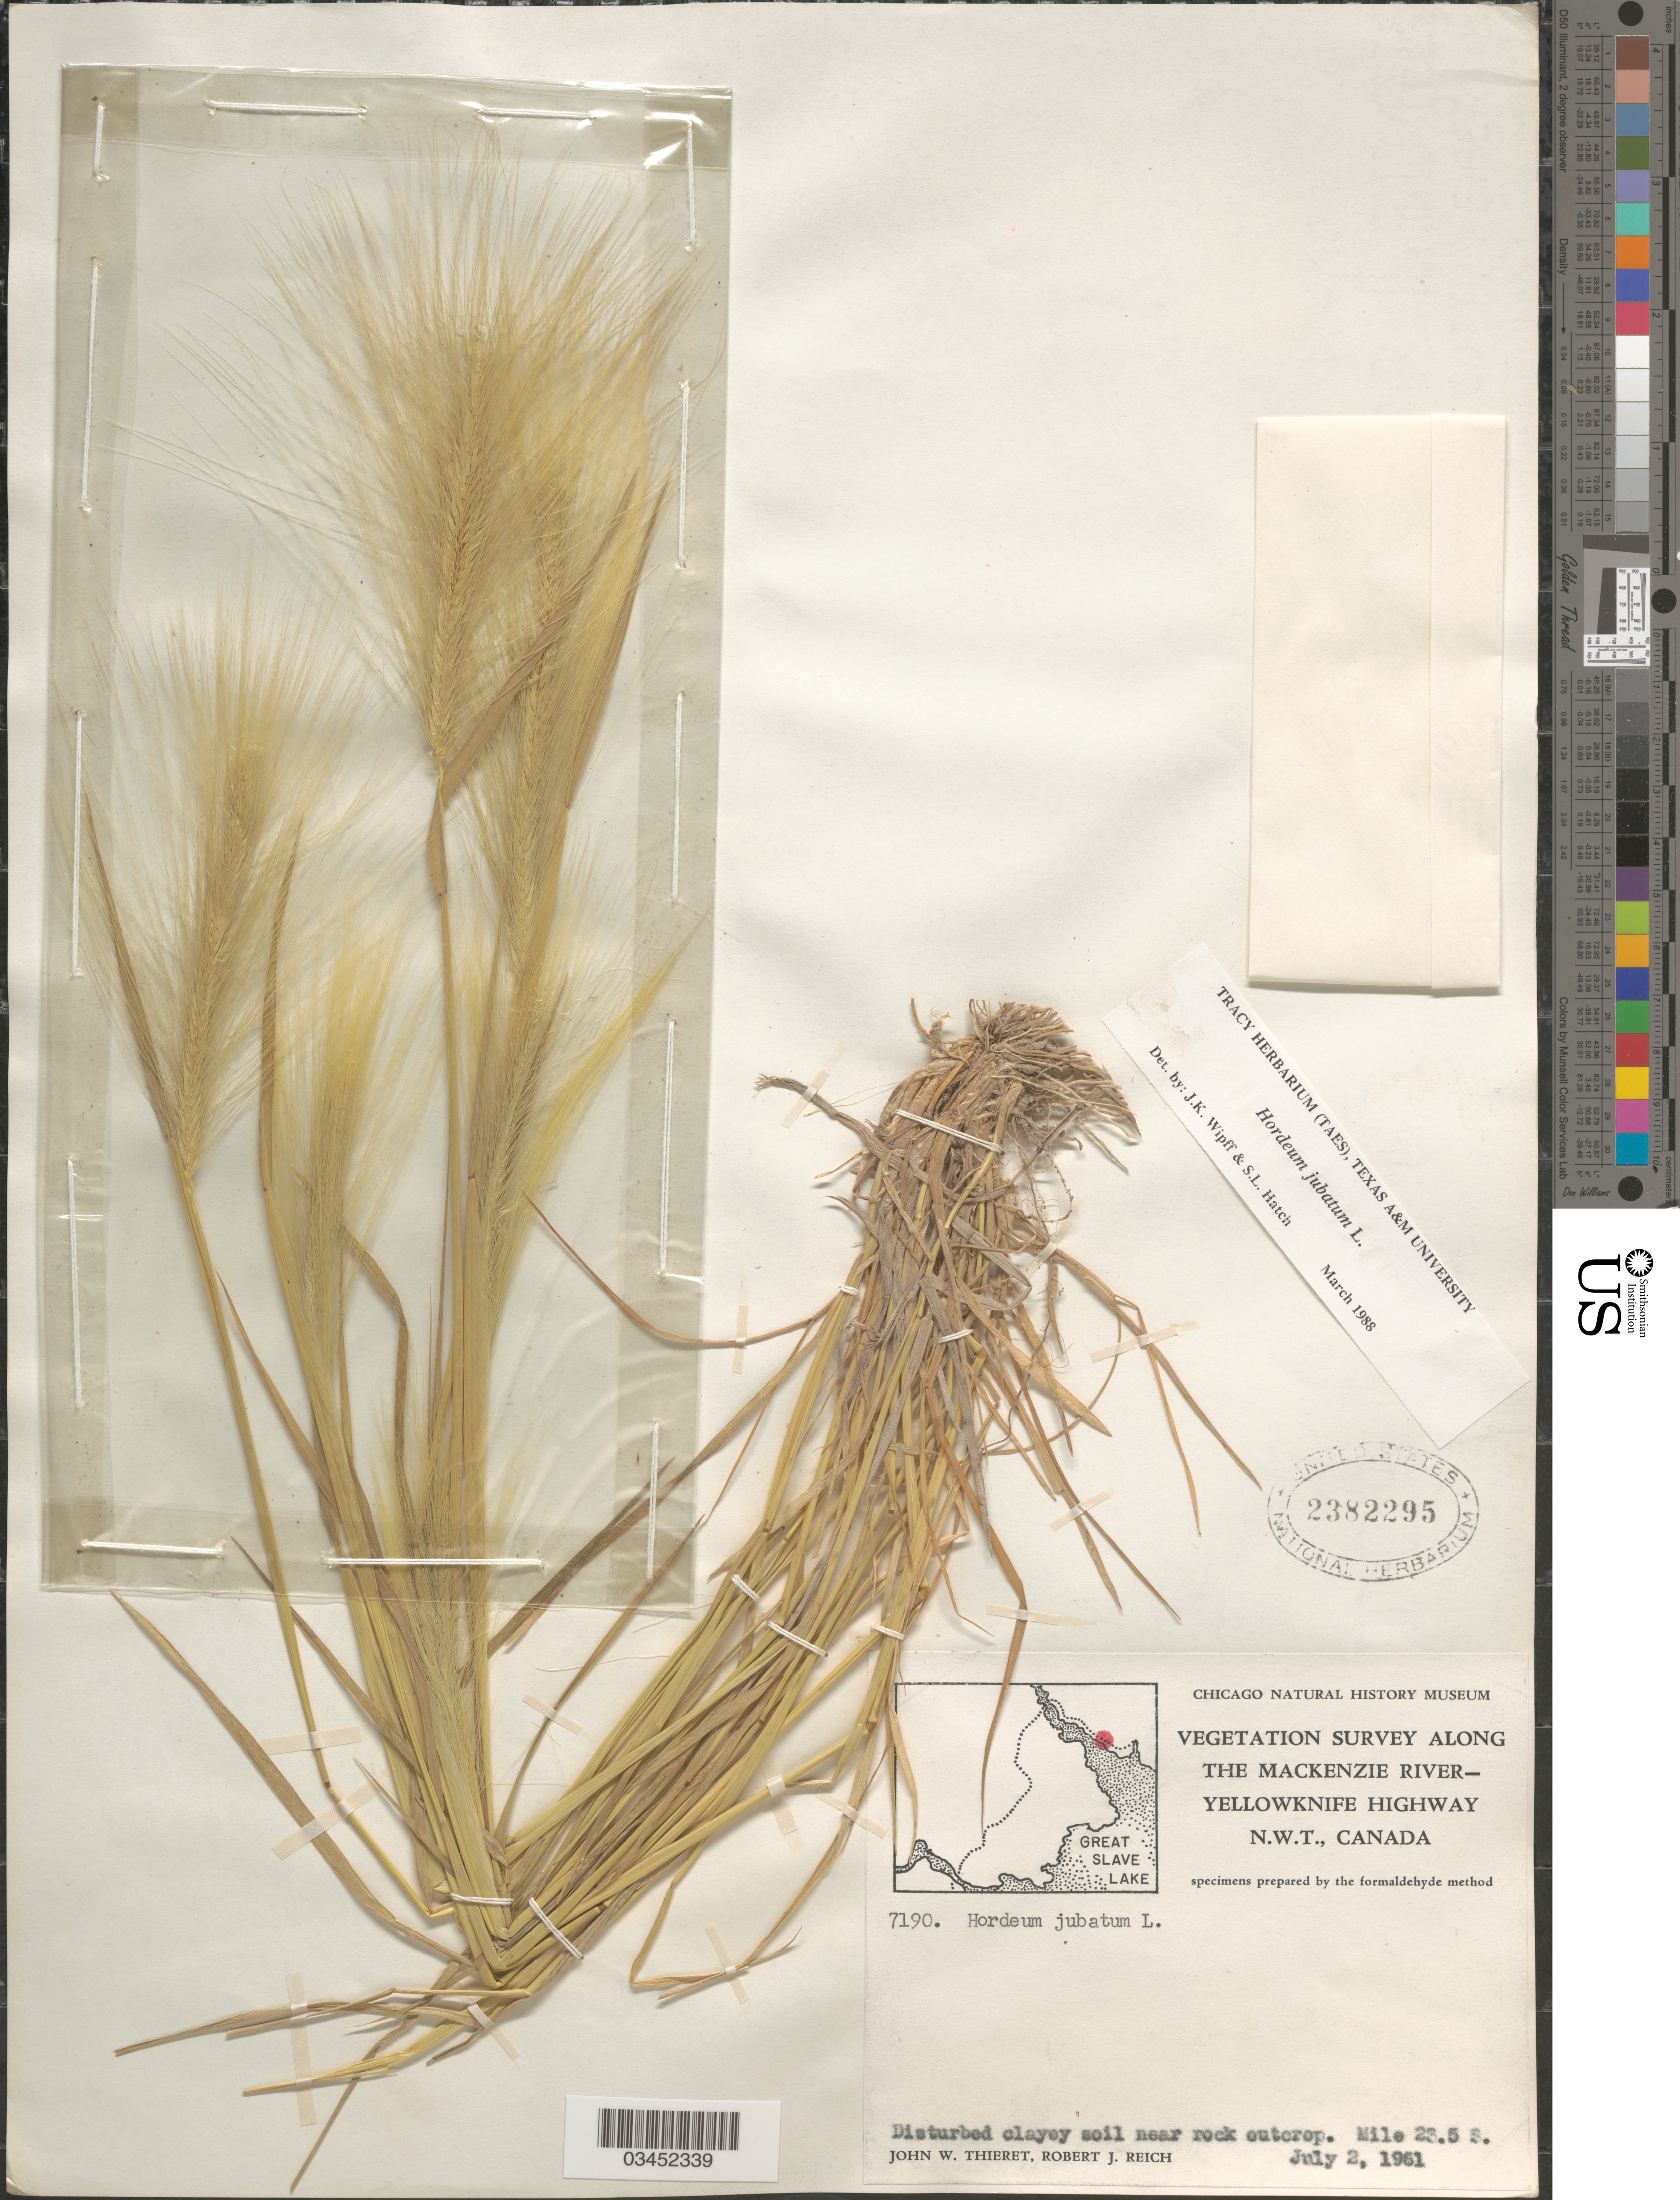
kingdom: Plantae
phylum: Tracheophyta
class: Liliopsida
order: Poales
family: Poaceae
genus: Hordeum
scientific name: Hordeum jubatum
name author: L.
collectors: J. W. Thieret & R. Reich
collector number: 7190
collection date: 1961-07-02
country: Canada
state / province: Northwest Territories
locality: Vegetation Survey along the MacKenzie River - Yellowknife Highway. Disturbed clayey soil near rock outcrop. Mile 23.5 S.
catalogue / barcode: US 2382295